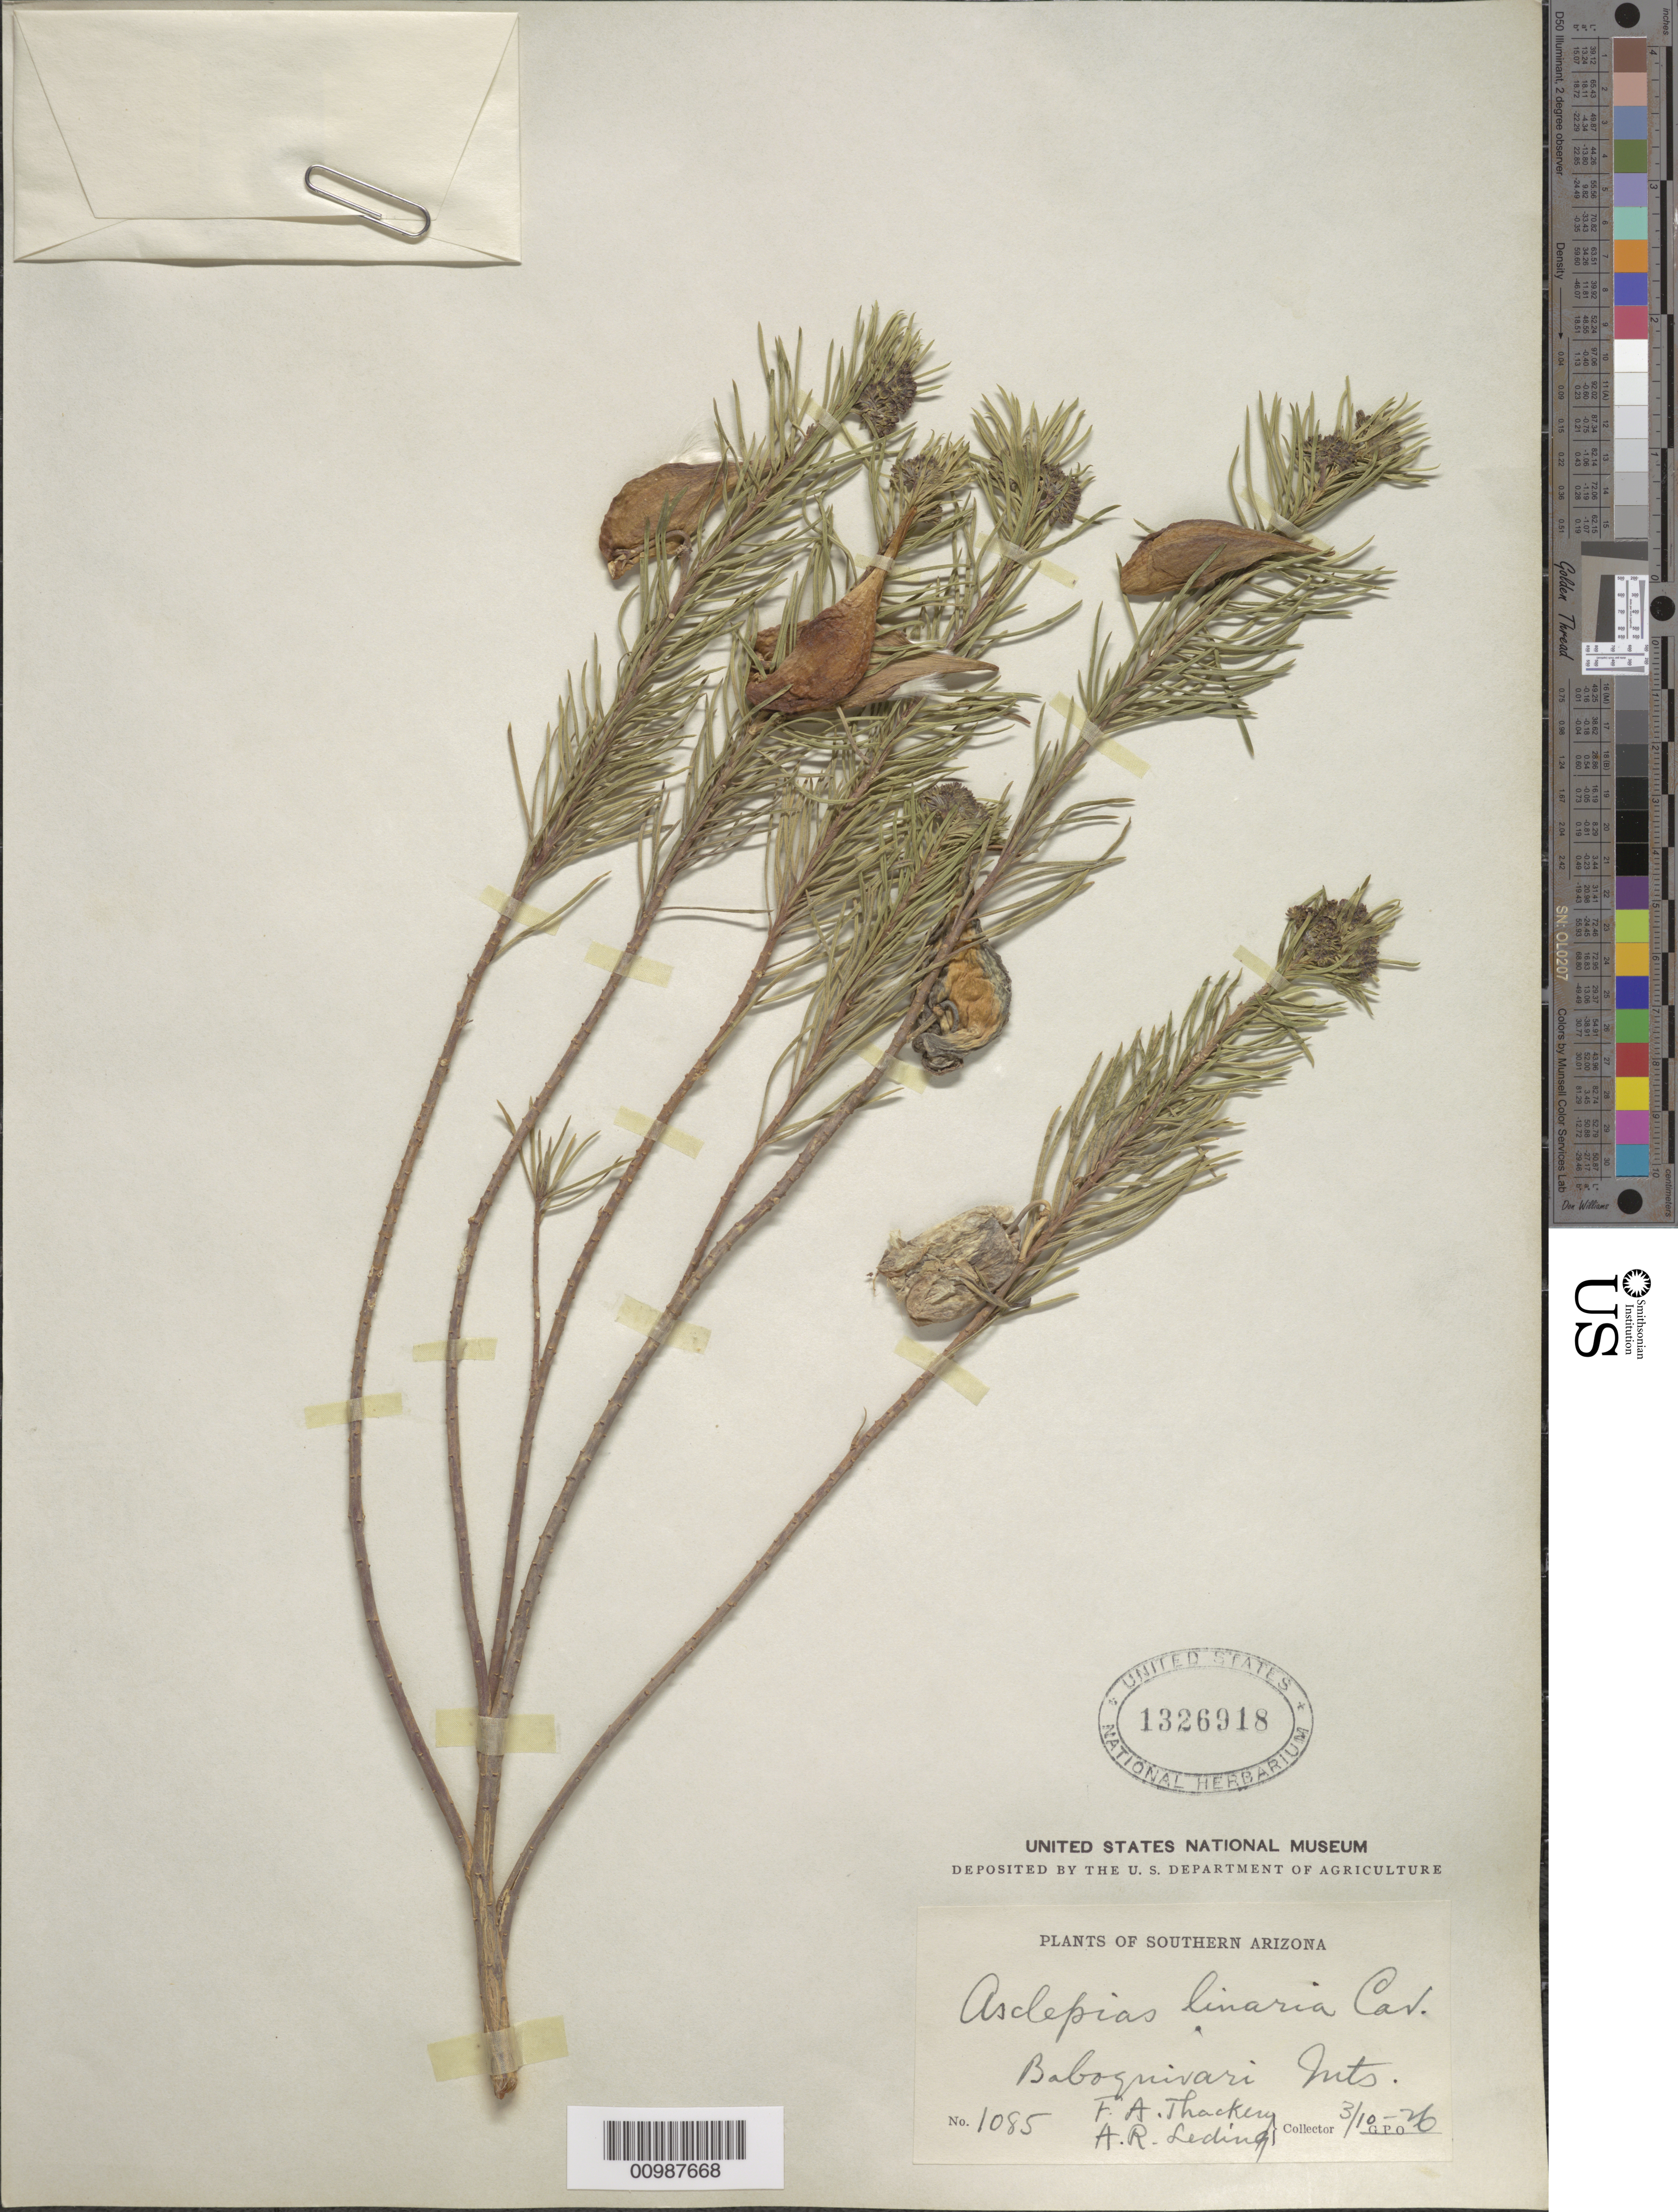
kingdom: Plantae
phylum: Tracheophyta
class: Magnoliopsida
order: Gentianales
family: Apocynaceae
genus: Asclepias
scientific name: Asclepias linaria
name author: Cav.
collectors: F. Thackery & A. Leding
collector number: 1085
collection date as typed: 03 Oct 1926 or 10 Mar 1926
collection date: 1926-03-10/1926-10-03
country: United States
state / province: Arizona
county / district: Pima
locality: Baboquivari Mountains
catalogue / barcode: US 1326918